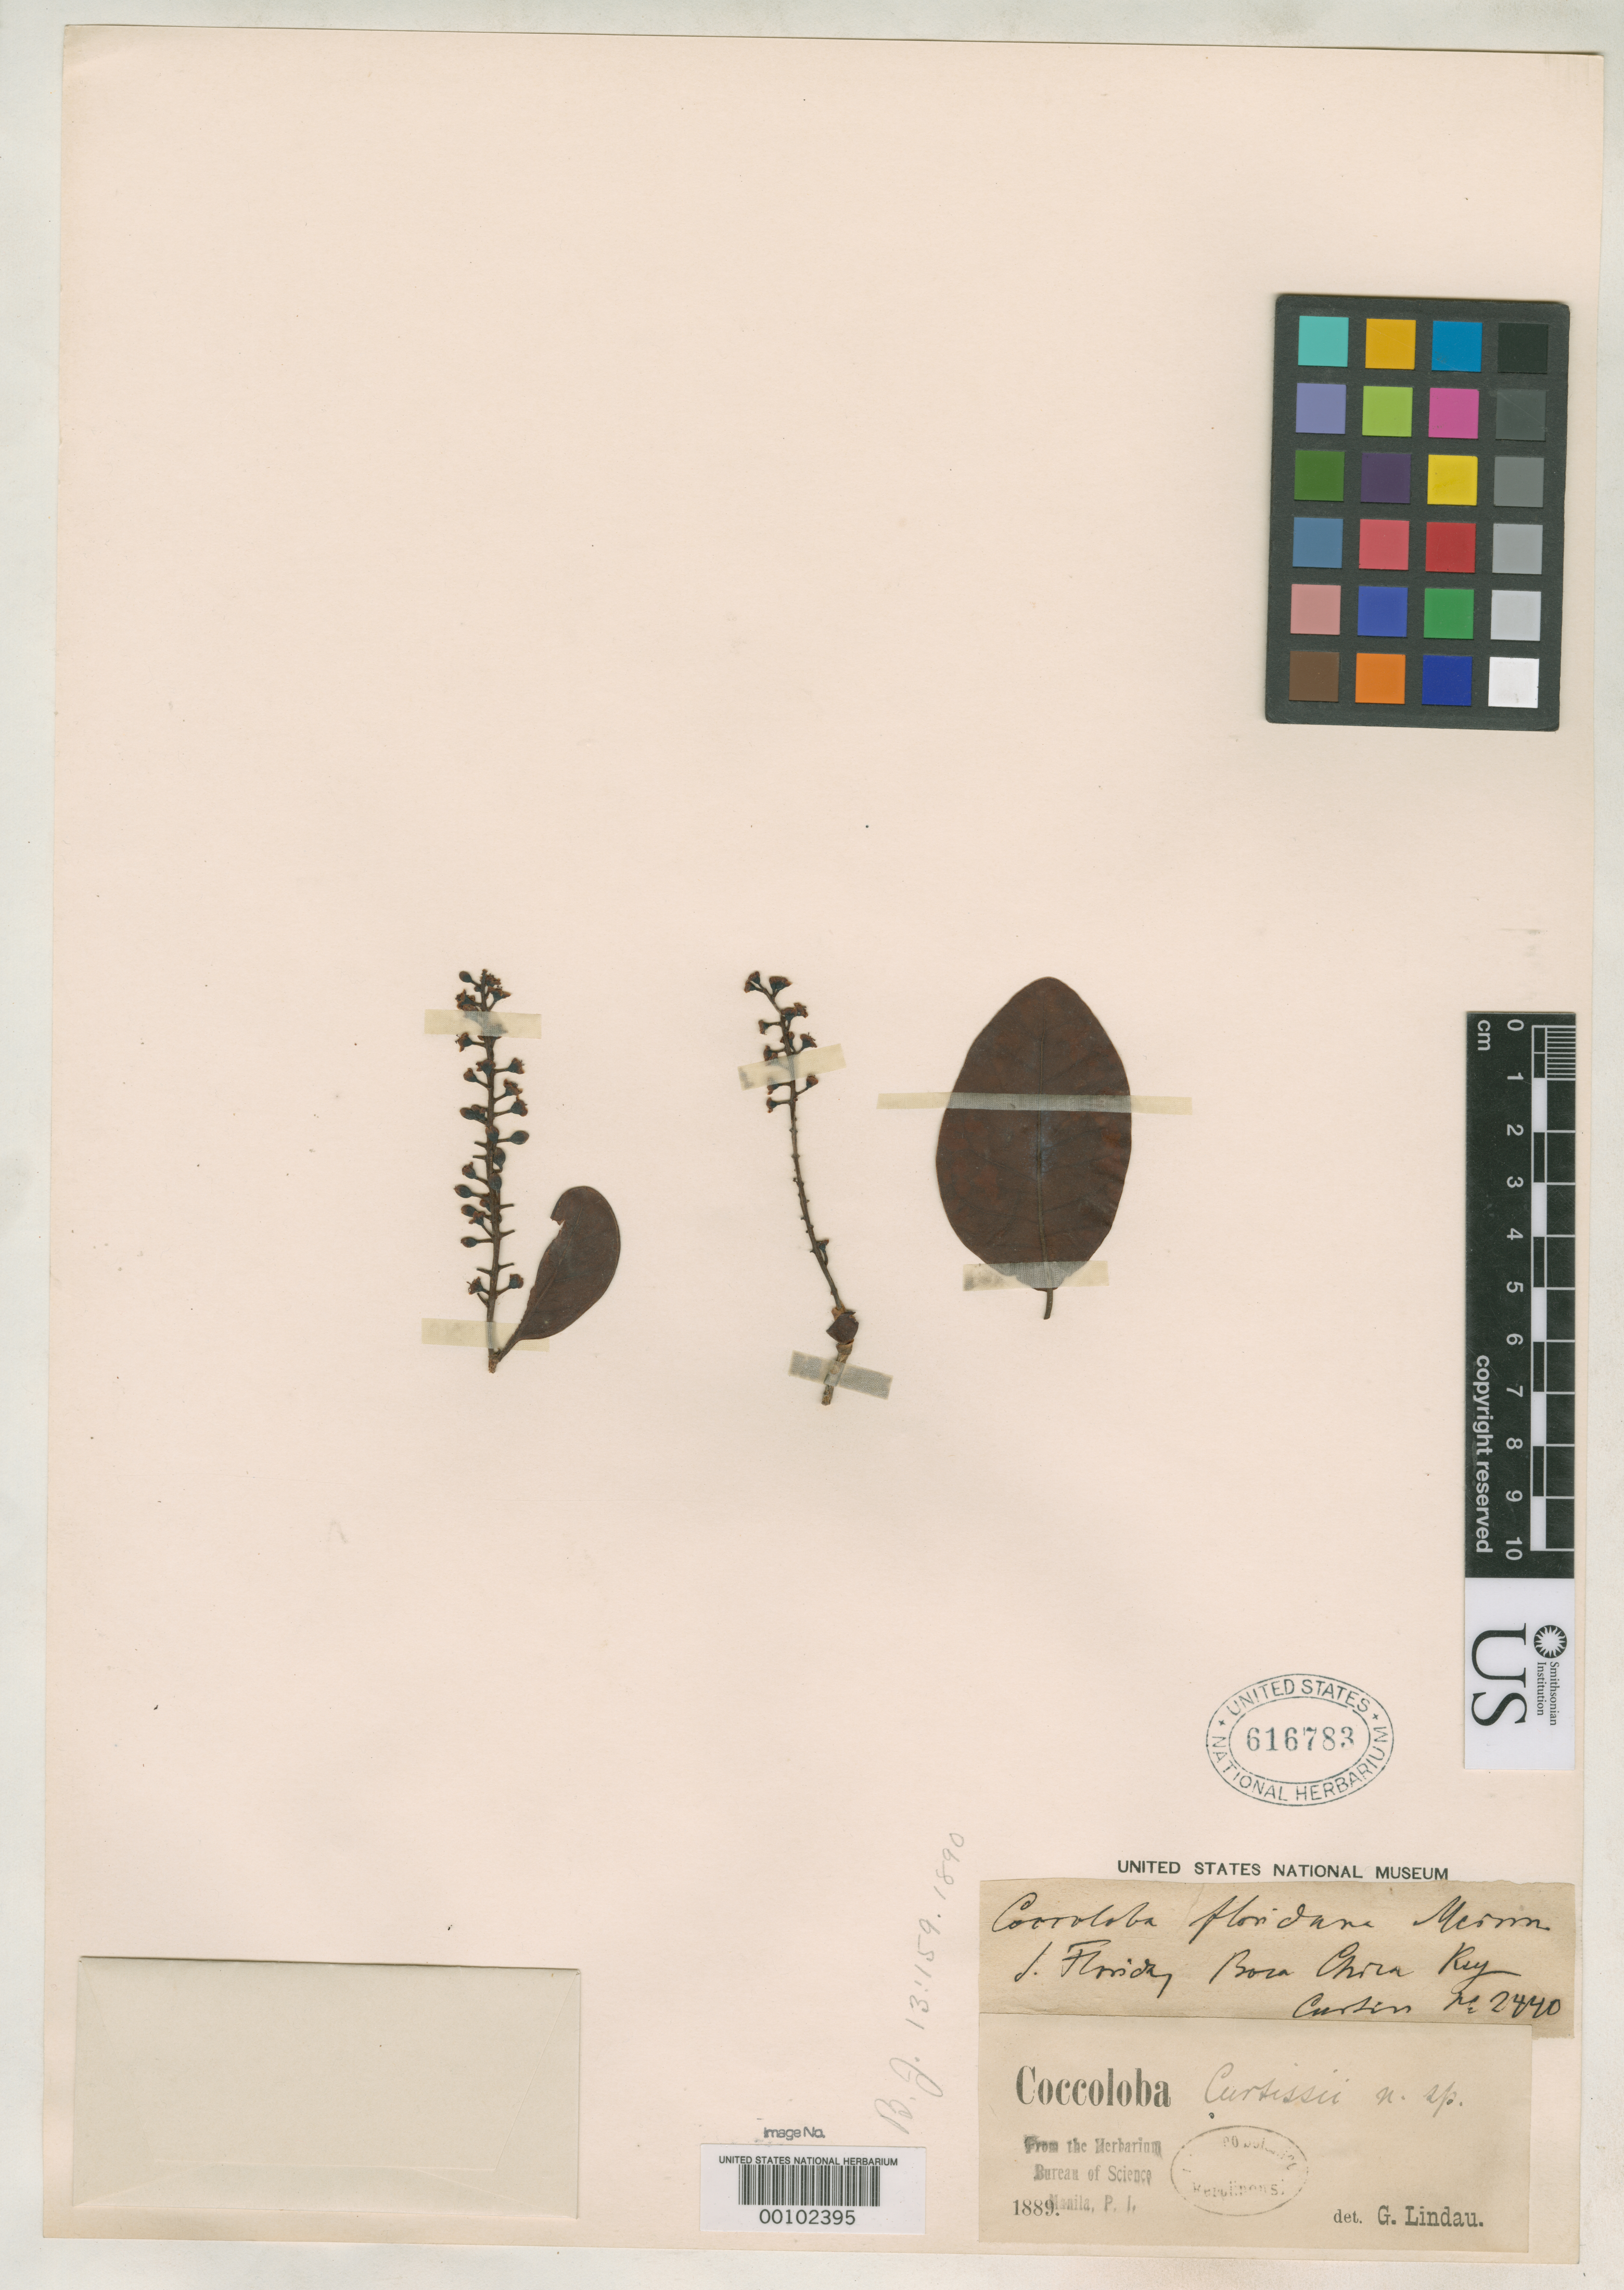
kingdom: Plantae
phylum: Tracheophyta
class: Magnoliopsida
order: Caryophyllales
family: Polygonaceae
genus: Coccoloba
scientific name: Coccoloba curtissii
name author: Lindau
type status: Type Collection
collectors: A. H. Curtiss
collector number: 2440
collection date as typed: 1889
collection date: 1889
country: United States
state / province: Florida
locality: Boca Chica.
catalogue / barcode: US 616783